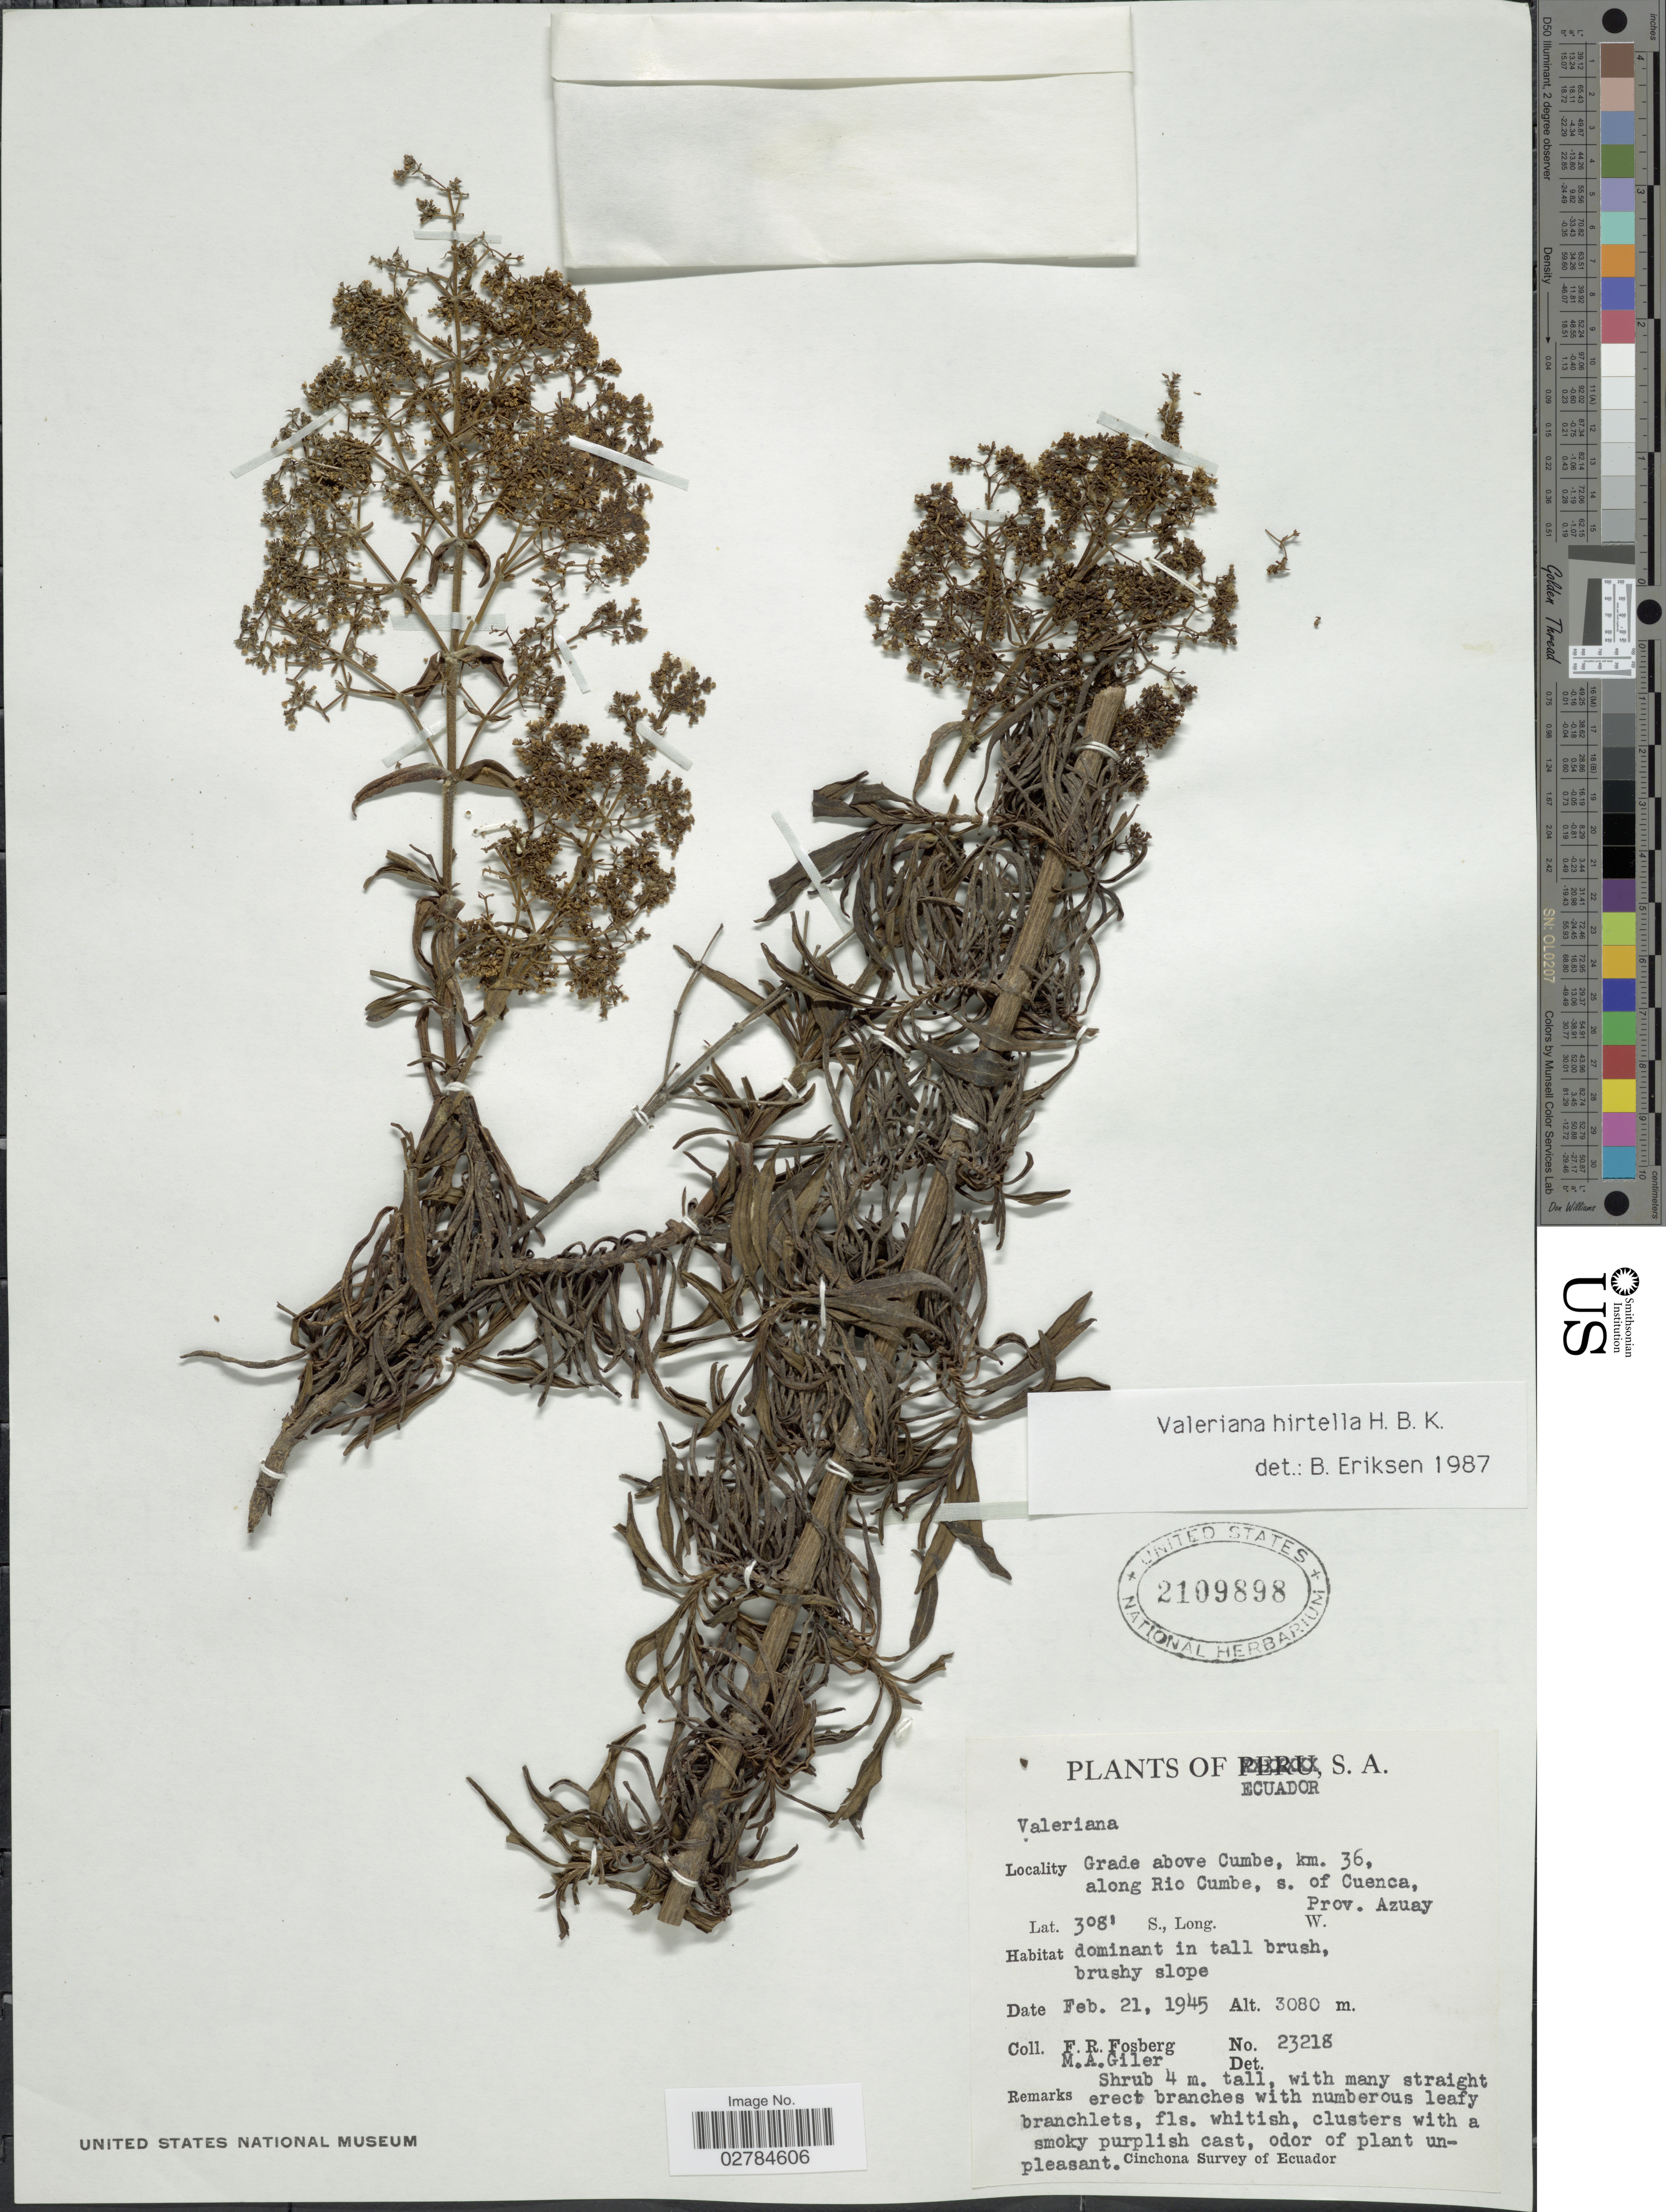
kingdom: Plantae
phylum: Tracheophyta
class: Magnoliopsida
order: Dipsacales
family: Caprifoliaceae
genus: Valeriana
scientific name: Valeriana hirtella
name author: Kunth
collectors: F. R. Fosberg & M. Giler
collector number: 23218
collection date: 1945-02-21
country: Ecuador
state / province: Azuay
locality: Grade above Cumbe, km. 36, along Rio Cumbe, s. of Cuenca, Prov. Azuay.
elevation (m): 3080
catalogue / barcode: US 2109898